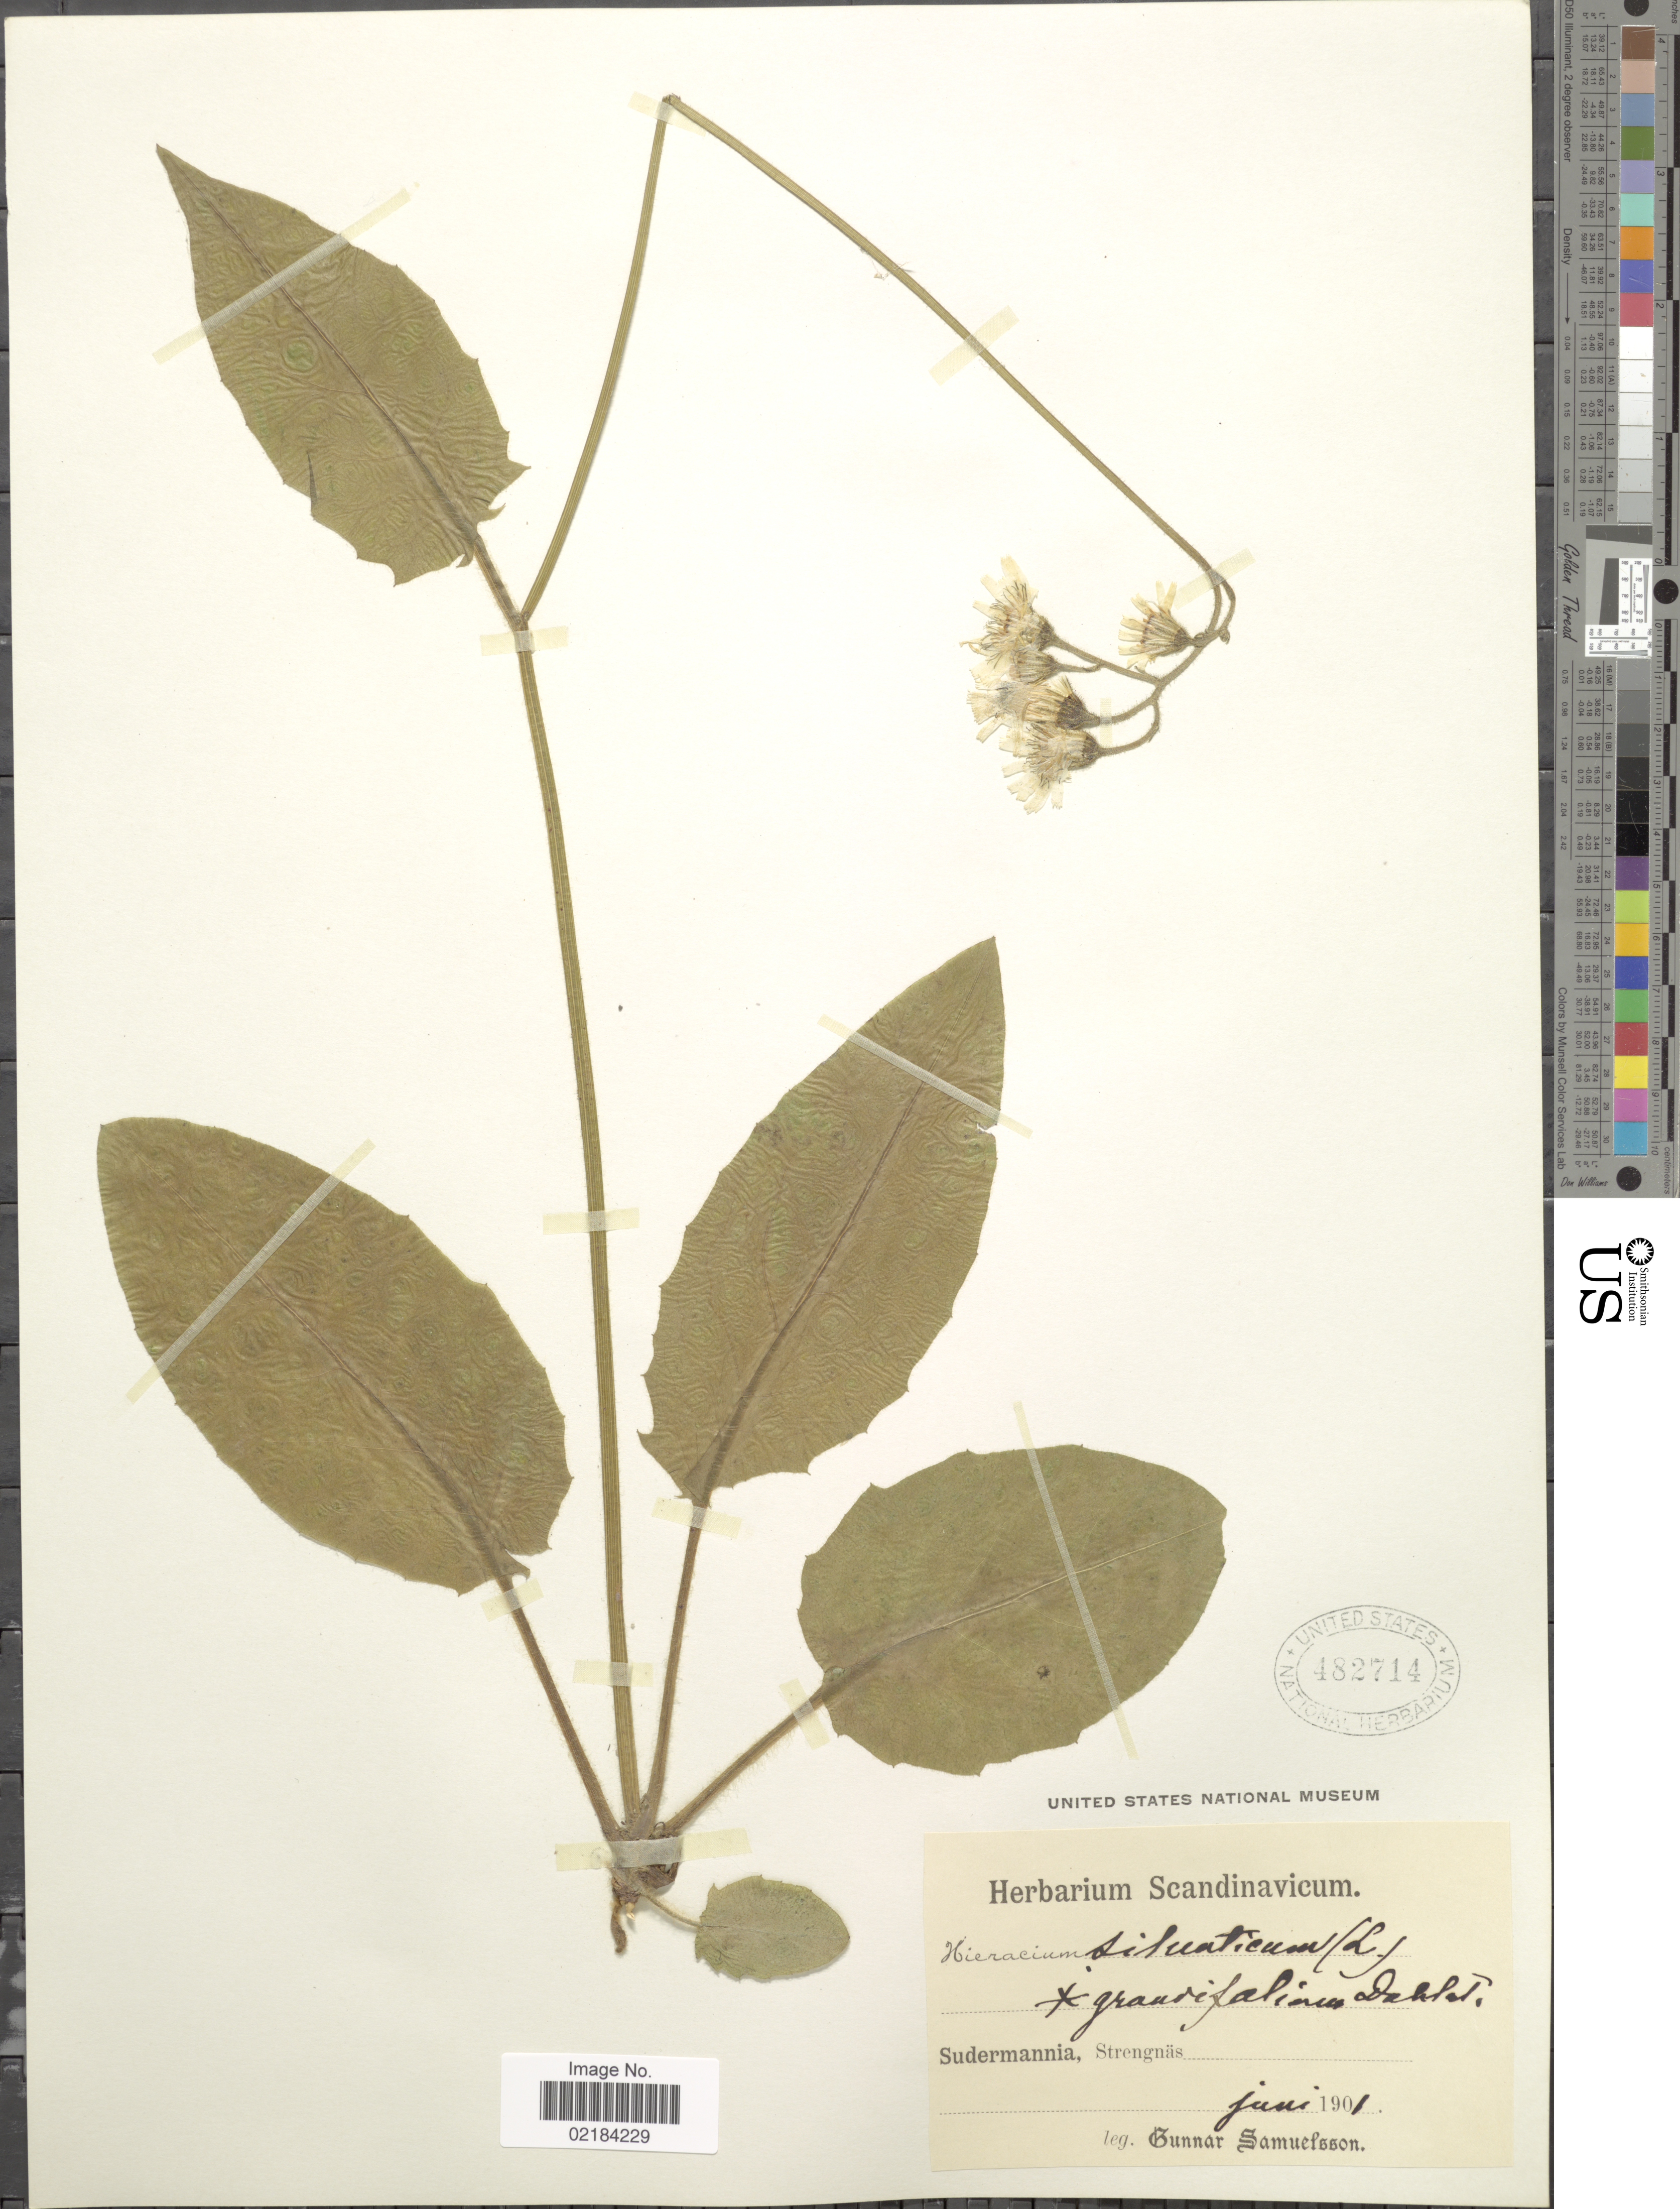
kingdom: Plantae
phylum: Tracheophyta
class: Magnoliopsida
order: Asterales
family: Asteraceae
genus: Hieracium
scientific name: Hieracium sylvaticum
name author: (L.) Gouan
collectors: G. Samuelsson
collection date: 1901-06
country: Sweden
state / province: Sodermanland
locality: Scandinavicum, Sudermannia, Strengäs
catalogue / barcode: US 482714